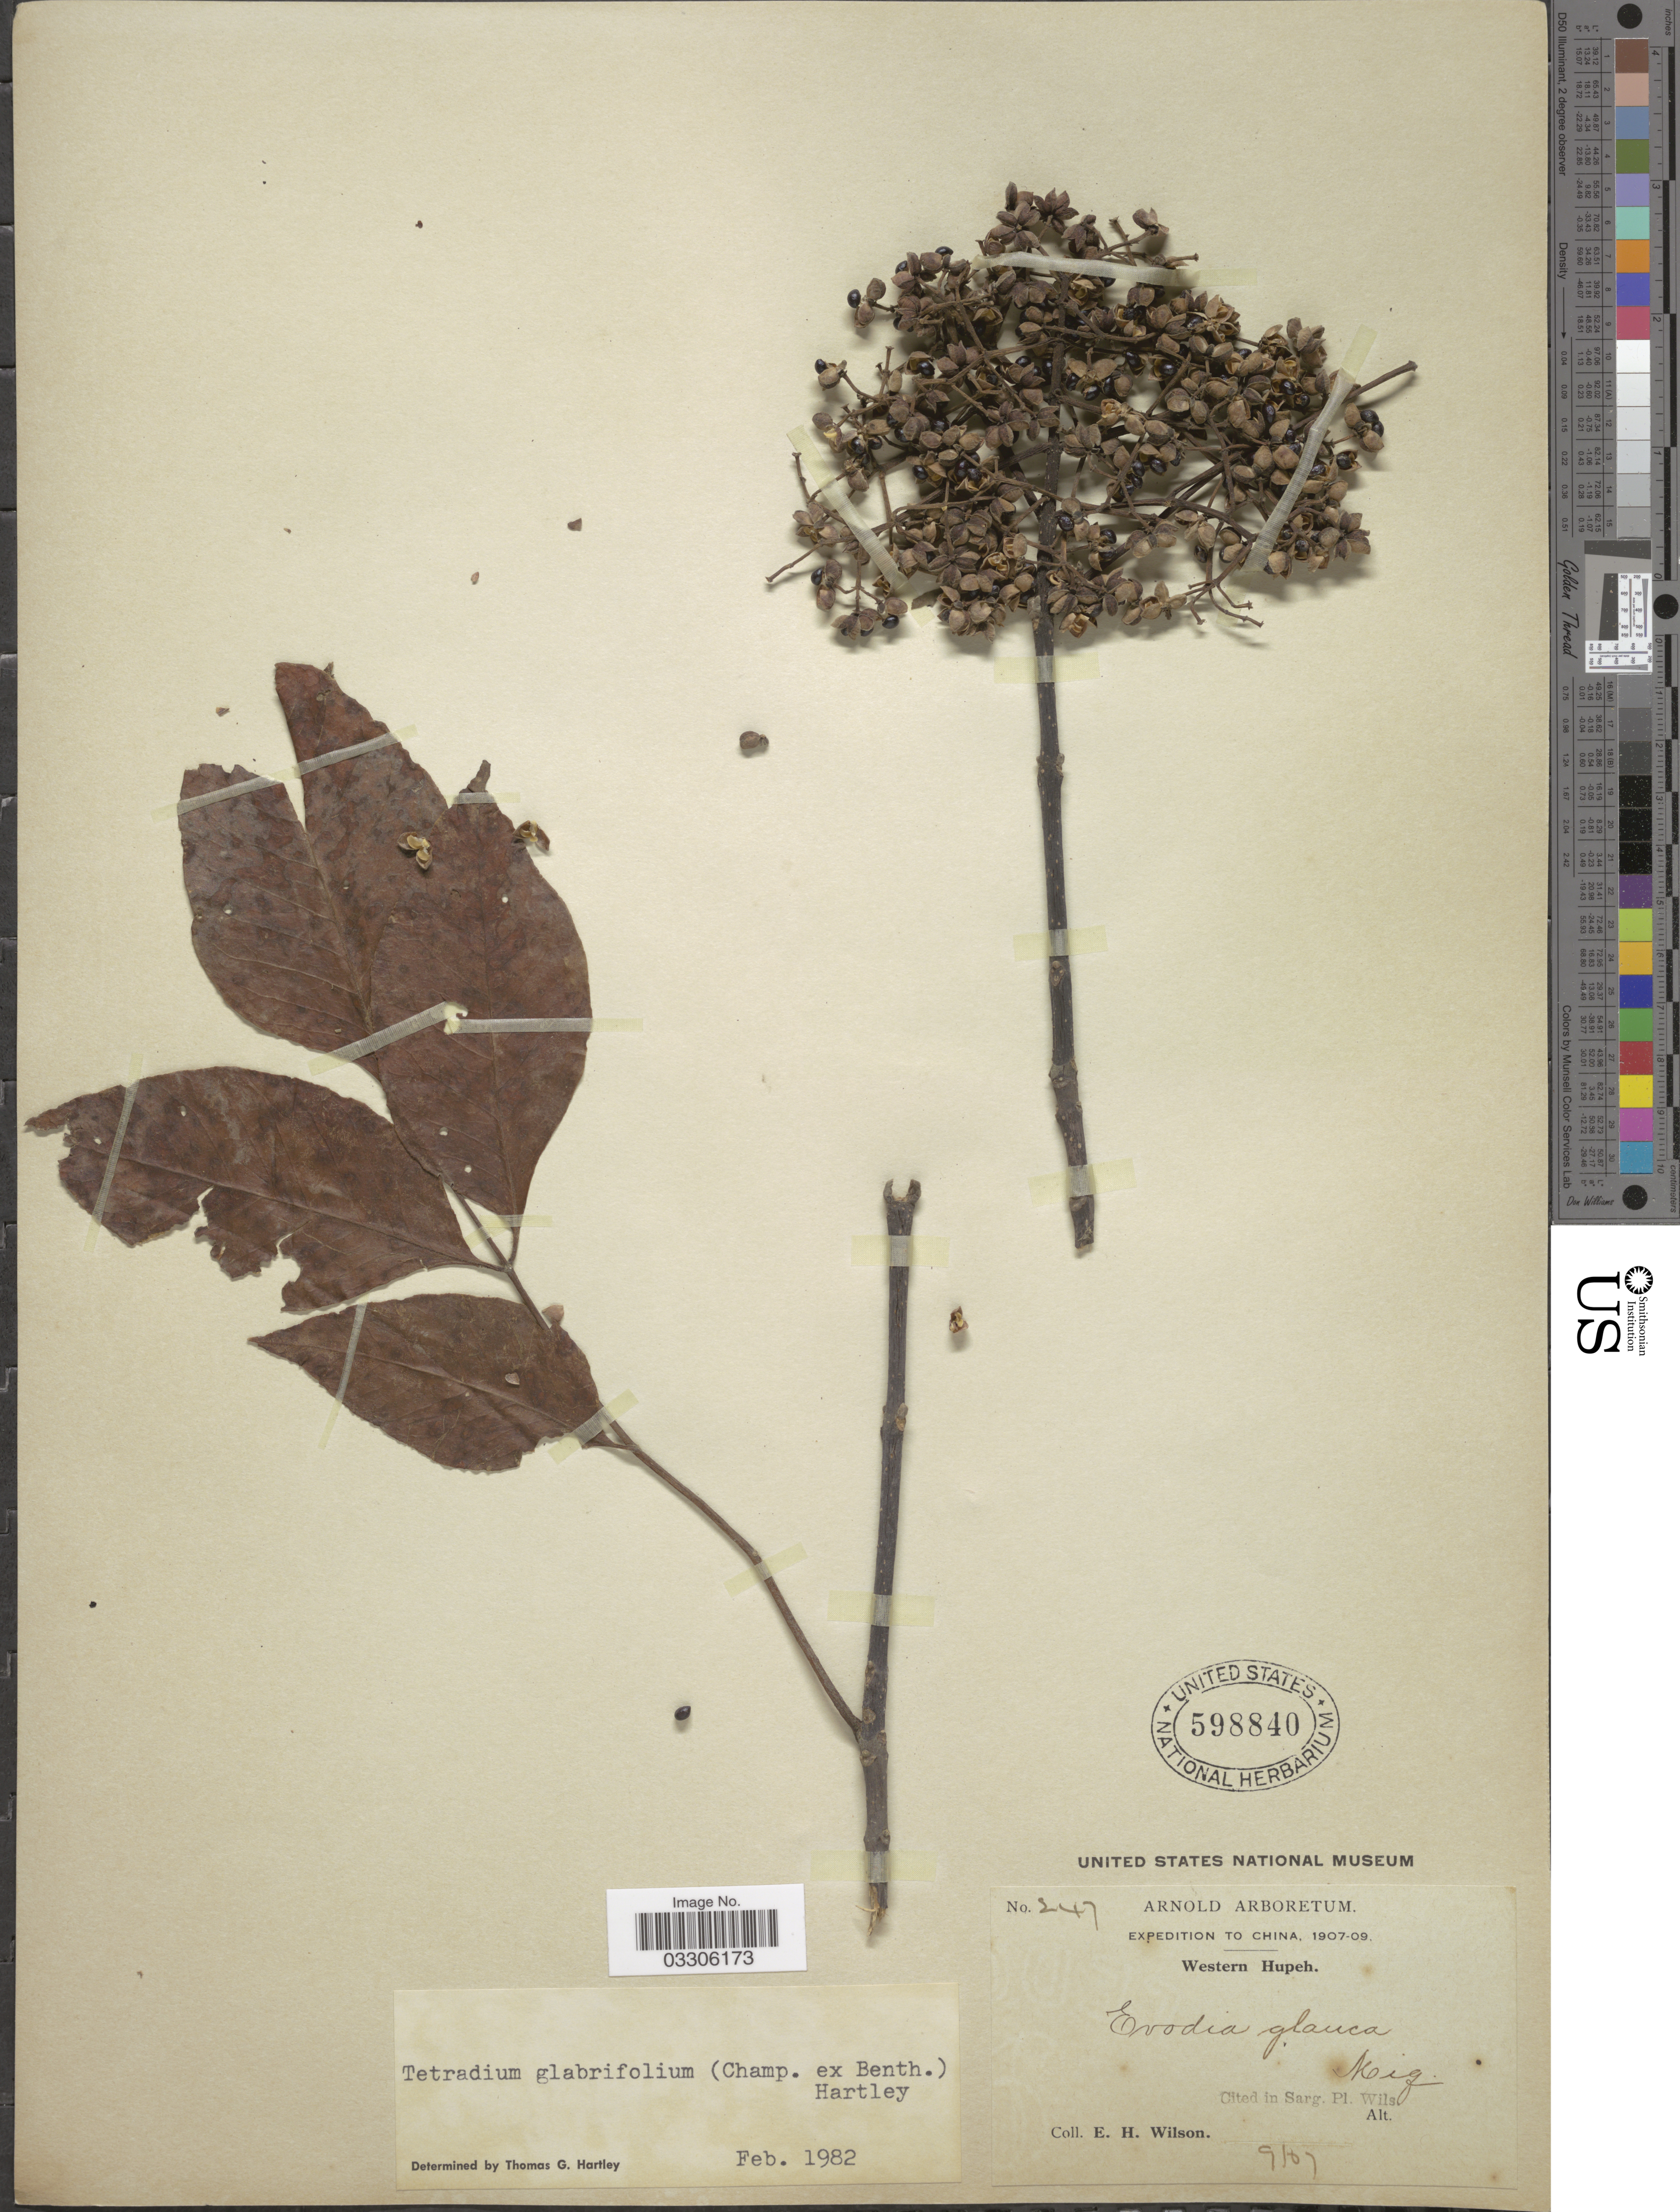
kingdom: Plantae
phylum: Tracheophyta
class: Magnoliopsida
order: Sapindales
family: Rutaceae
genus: Tetradium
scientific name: Tetradium glabrifolium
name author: (Champ. ex Benth.) T.G. Hartley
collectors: E. Wilson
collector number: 247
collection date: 1907-09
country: China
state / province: Hubei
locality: Western Hupeh.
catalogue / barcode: US 598840